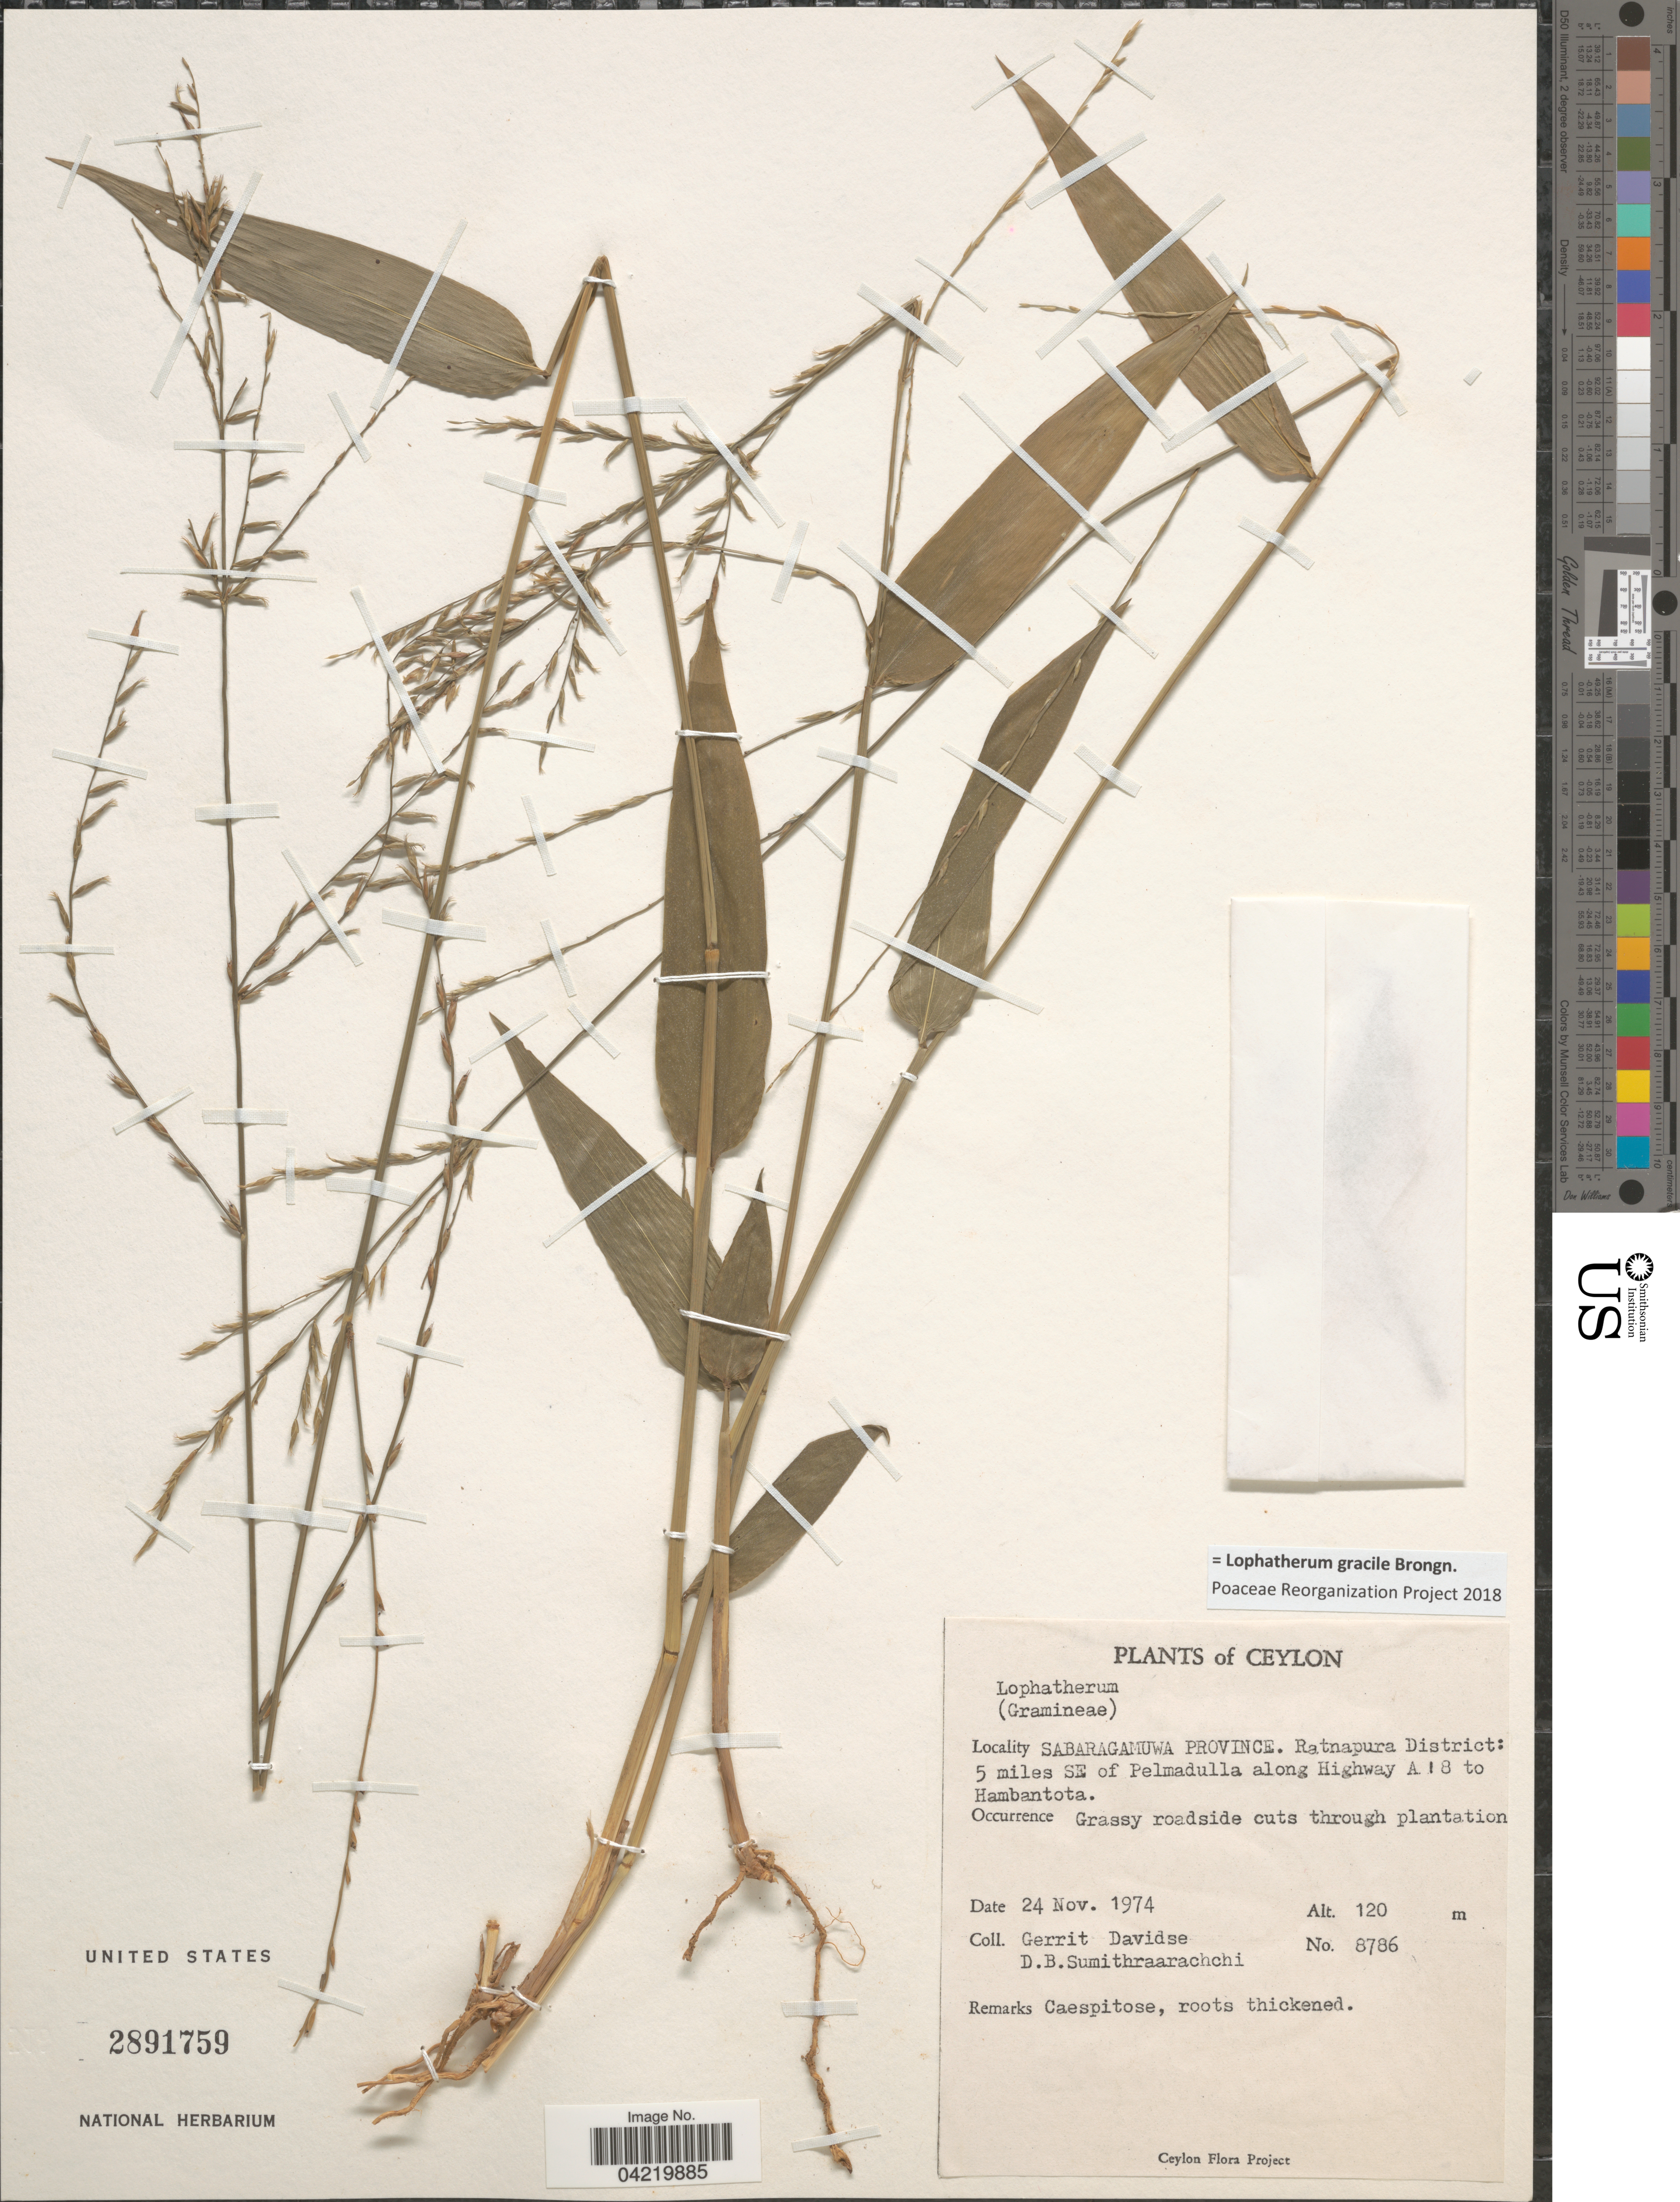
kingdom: Plantae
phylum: Tracheophyta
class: Liliopsida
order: Poales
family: Poaceae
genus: Lophatherum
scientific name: Lophatherum gracile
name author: Brongn.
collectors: G. Davidse & D. B. Sumithraarachchi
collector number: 8786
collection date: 1974-11-24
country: Sri Lanka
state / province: Sabaragamuwa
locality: Ratnapura District: 5 miles SE of Pelmadulla along Highway A 18 to Hambantota. Grassy roadside cuts through plantation.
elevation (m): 120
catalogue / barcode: US 2891759